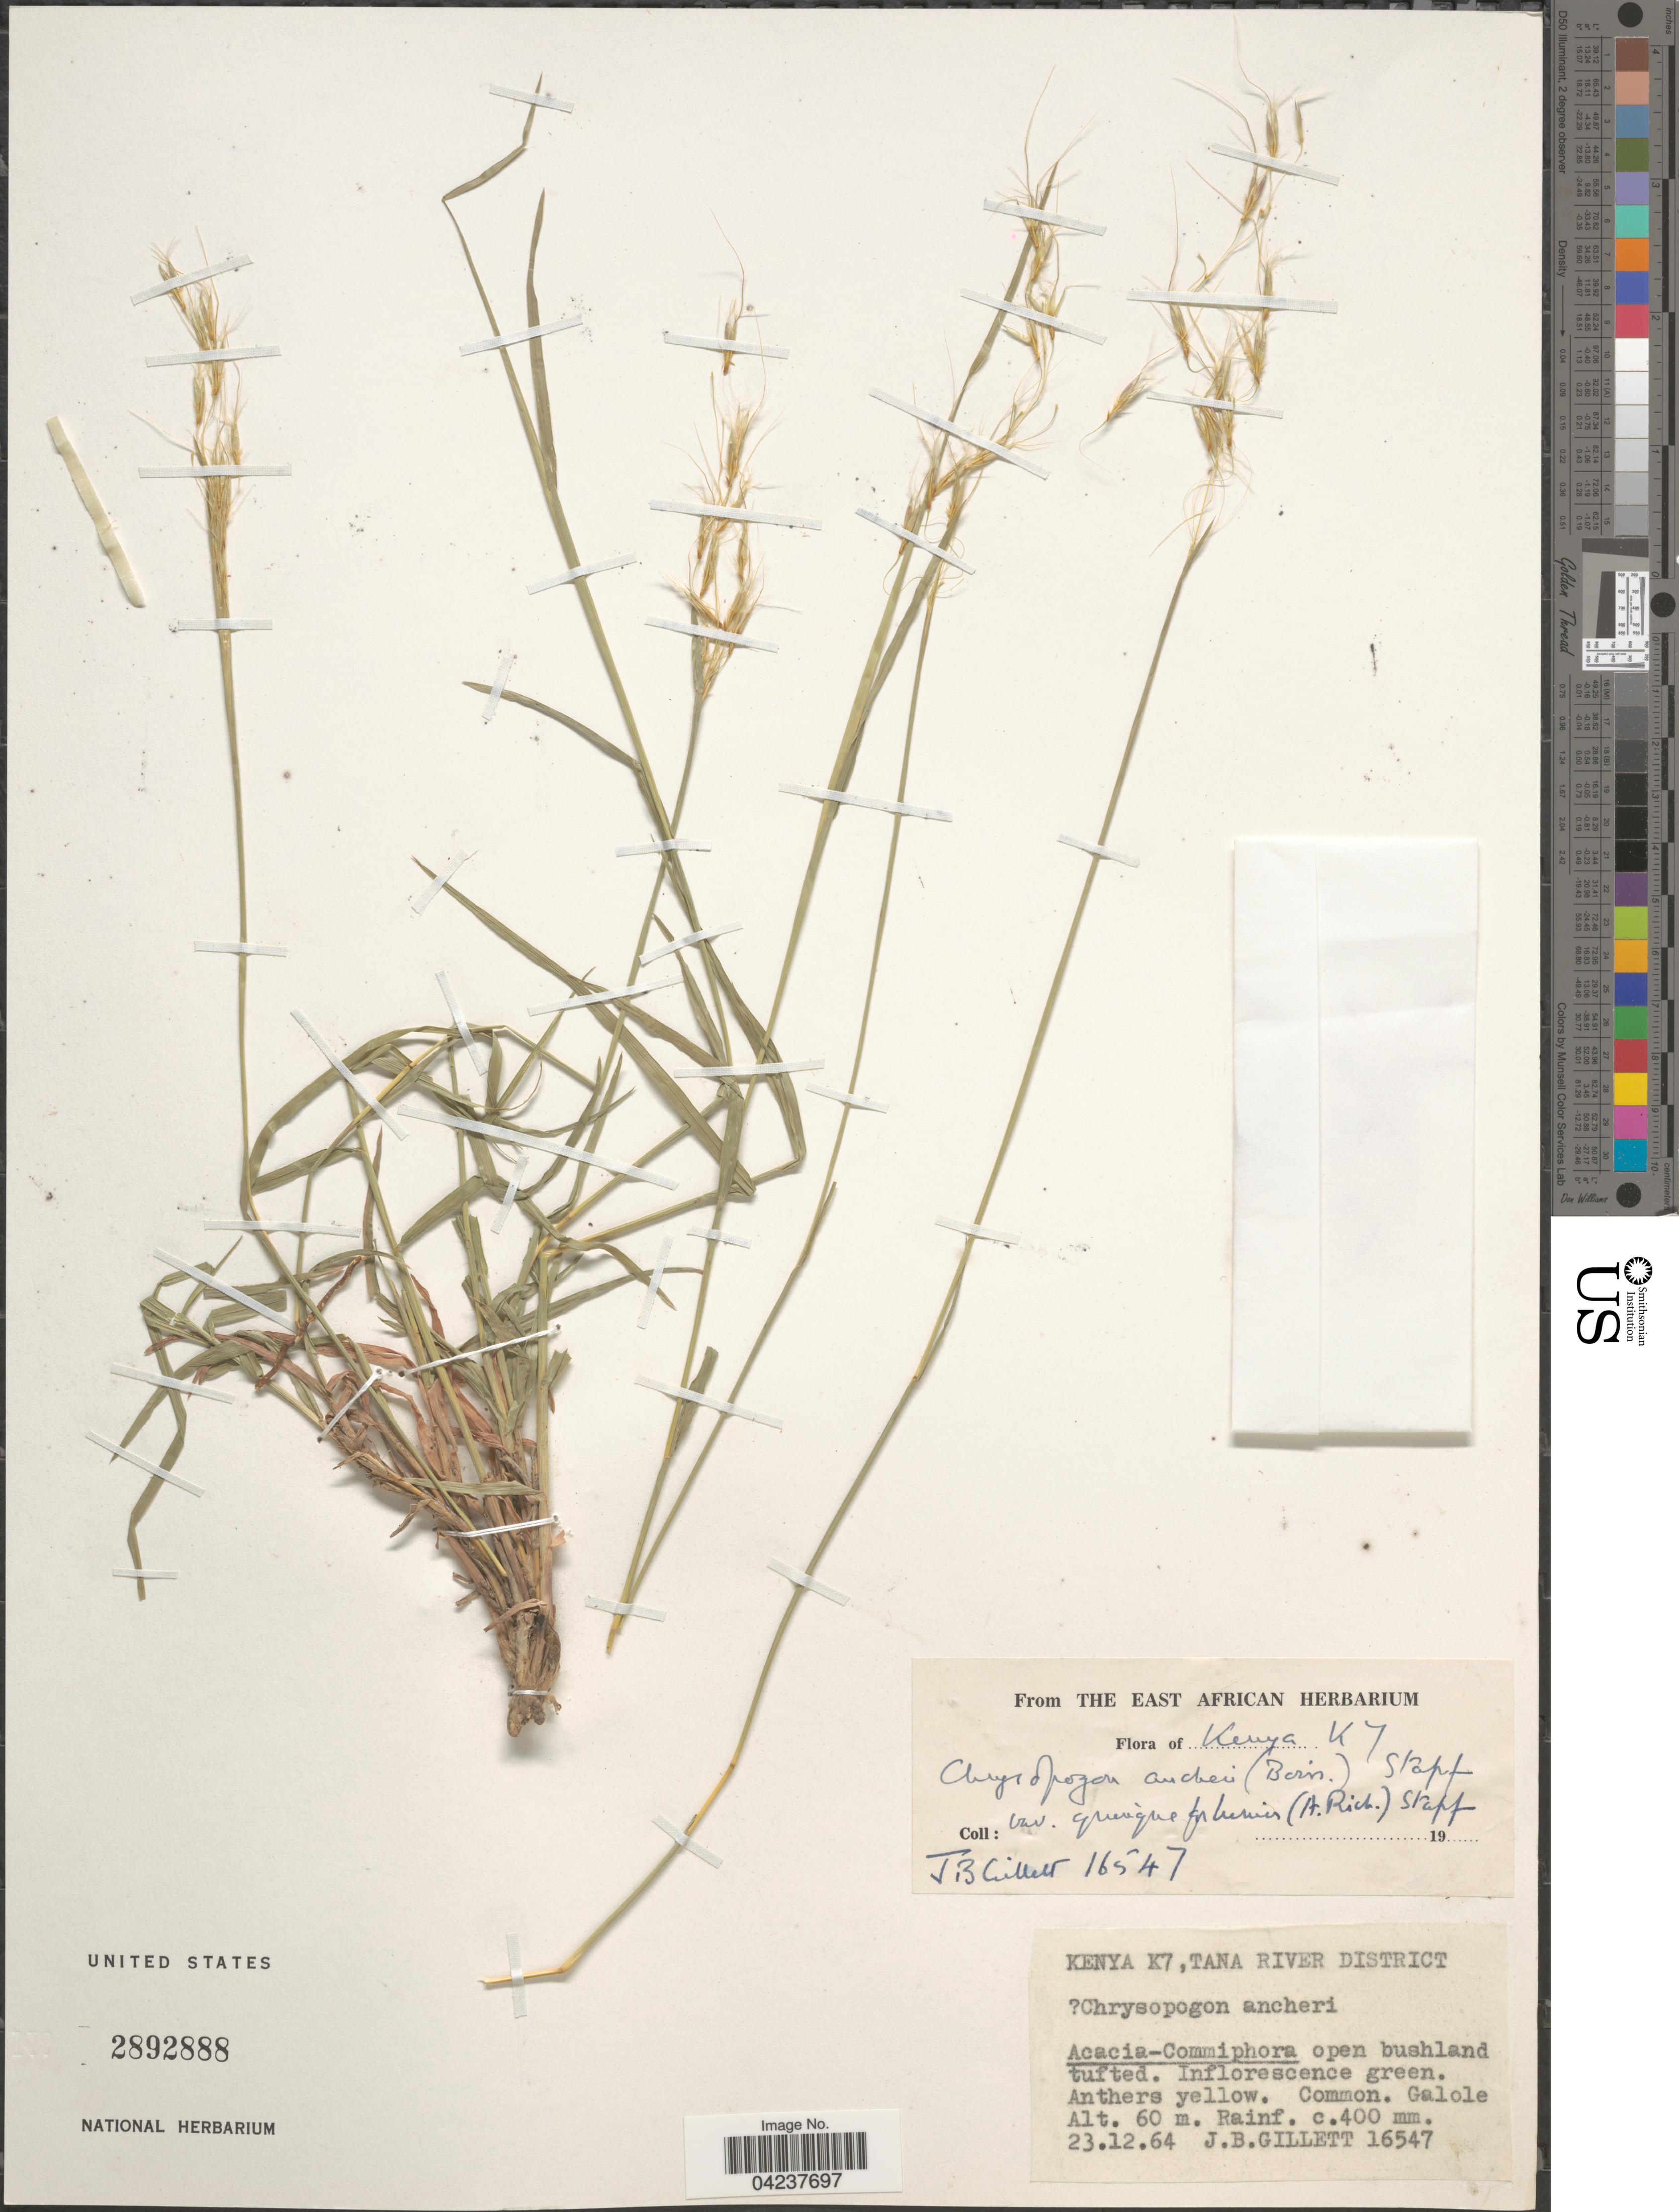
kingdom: Plantae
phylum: Tracheophyta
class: Liliopsida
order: Poales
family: Poaceae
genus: Chrysopogon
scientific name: Chrysopogon plumulosus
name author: Hochst.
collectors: J. B. Gillett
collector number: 16547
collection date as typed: Transcribed d/m/y: 23/12/64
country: Kenya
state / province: Tana River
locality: Kenya K7 ,Tana River District. Galole.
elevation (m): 60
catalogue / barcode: US 2892888